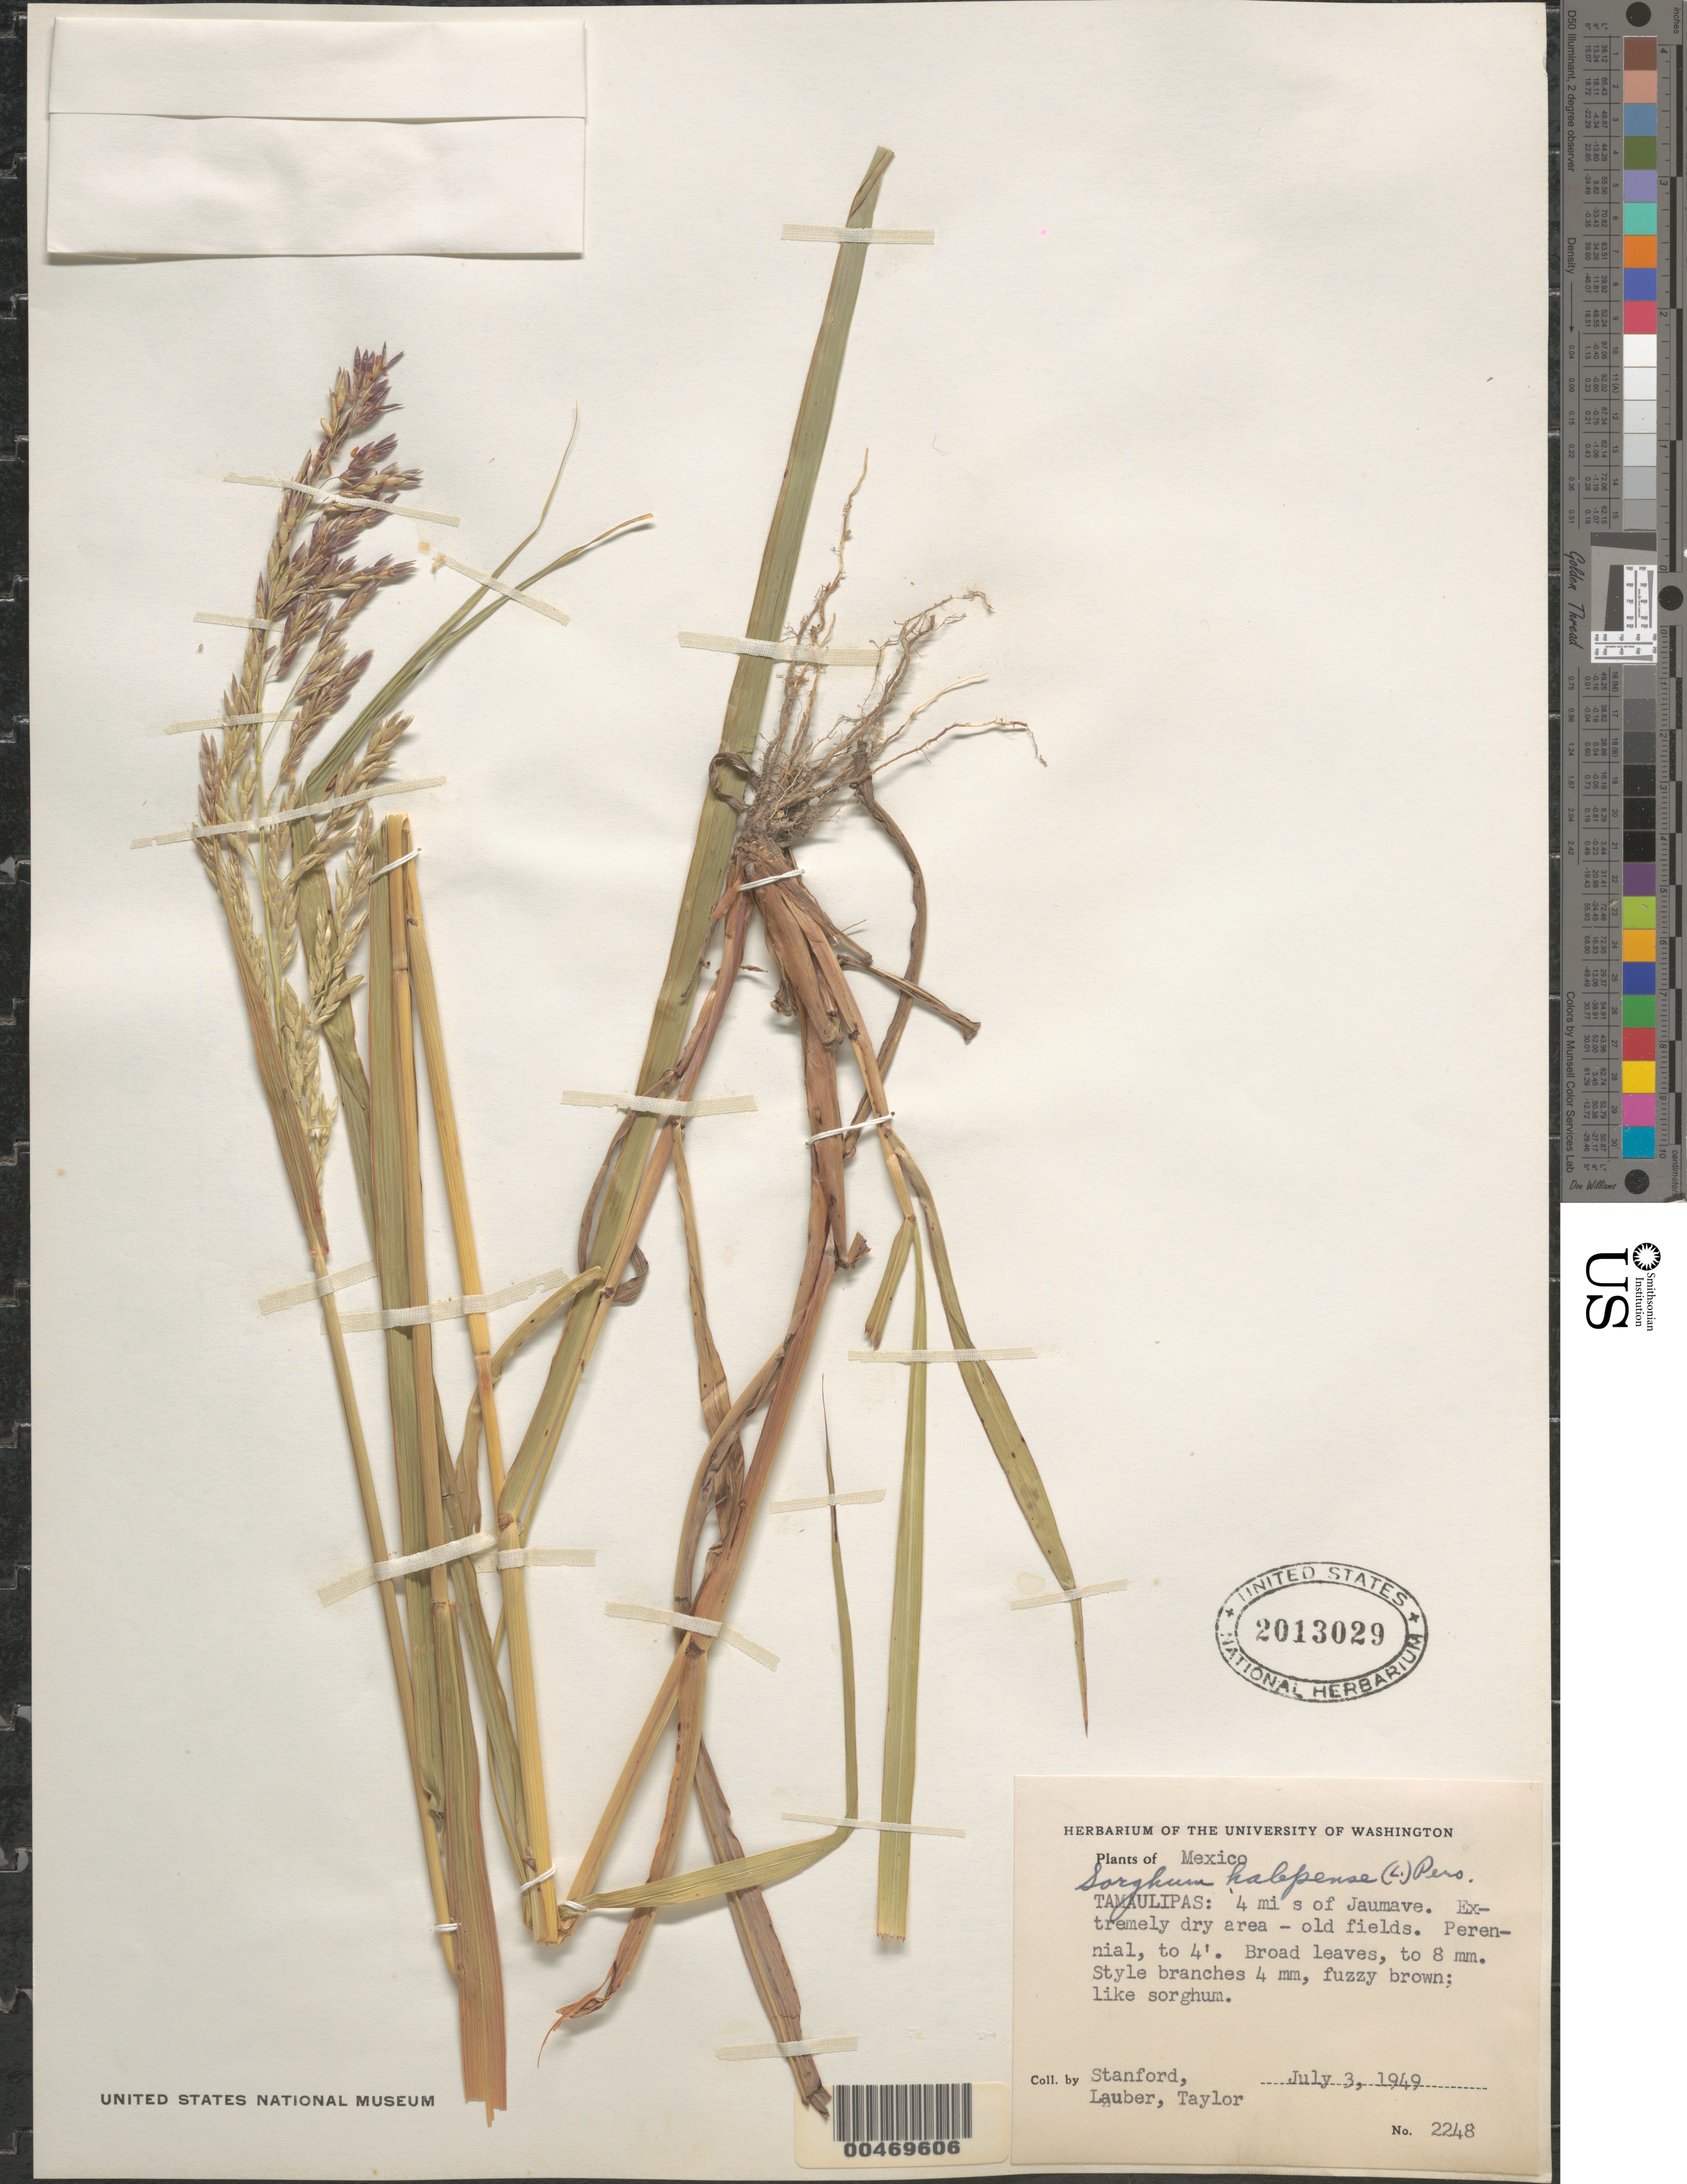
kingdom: Plantae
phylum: Tracheophyta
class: Liliopsida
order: Poales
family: Poaceae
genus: Sorghum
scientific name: Sorghum halepense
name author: (L.) Pers.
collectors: -. Stanford, -. Lauber & -- Taylor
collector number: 2248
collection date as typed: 3 Jul 1949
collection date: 1949-07-03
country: Mexico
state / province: Tamaulipas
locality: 4 mi S of Jaumave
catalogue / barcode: US 2013029